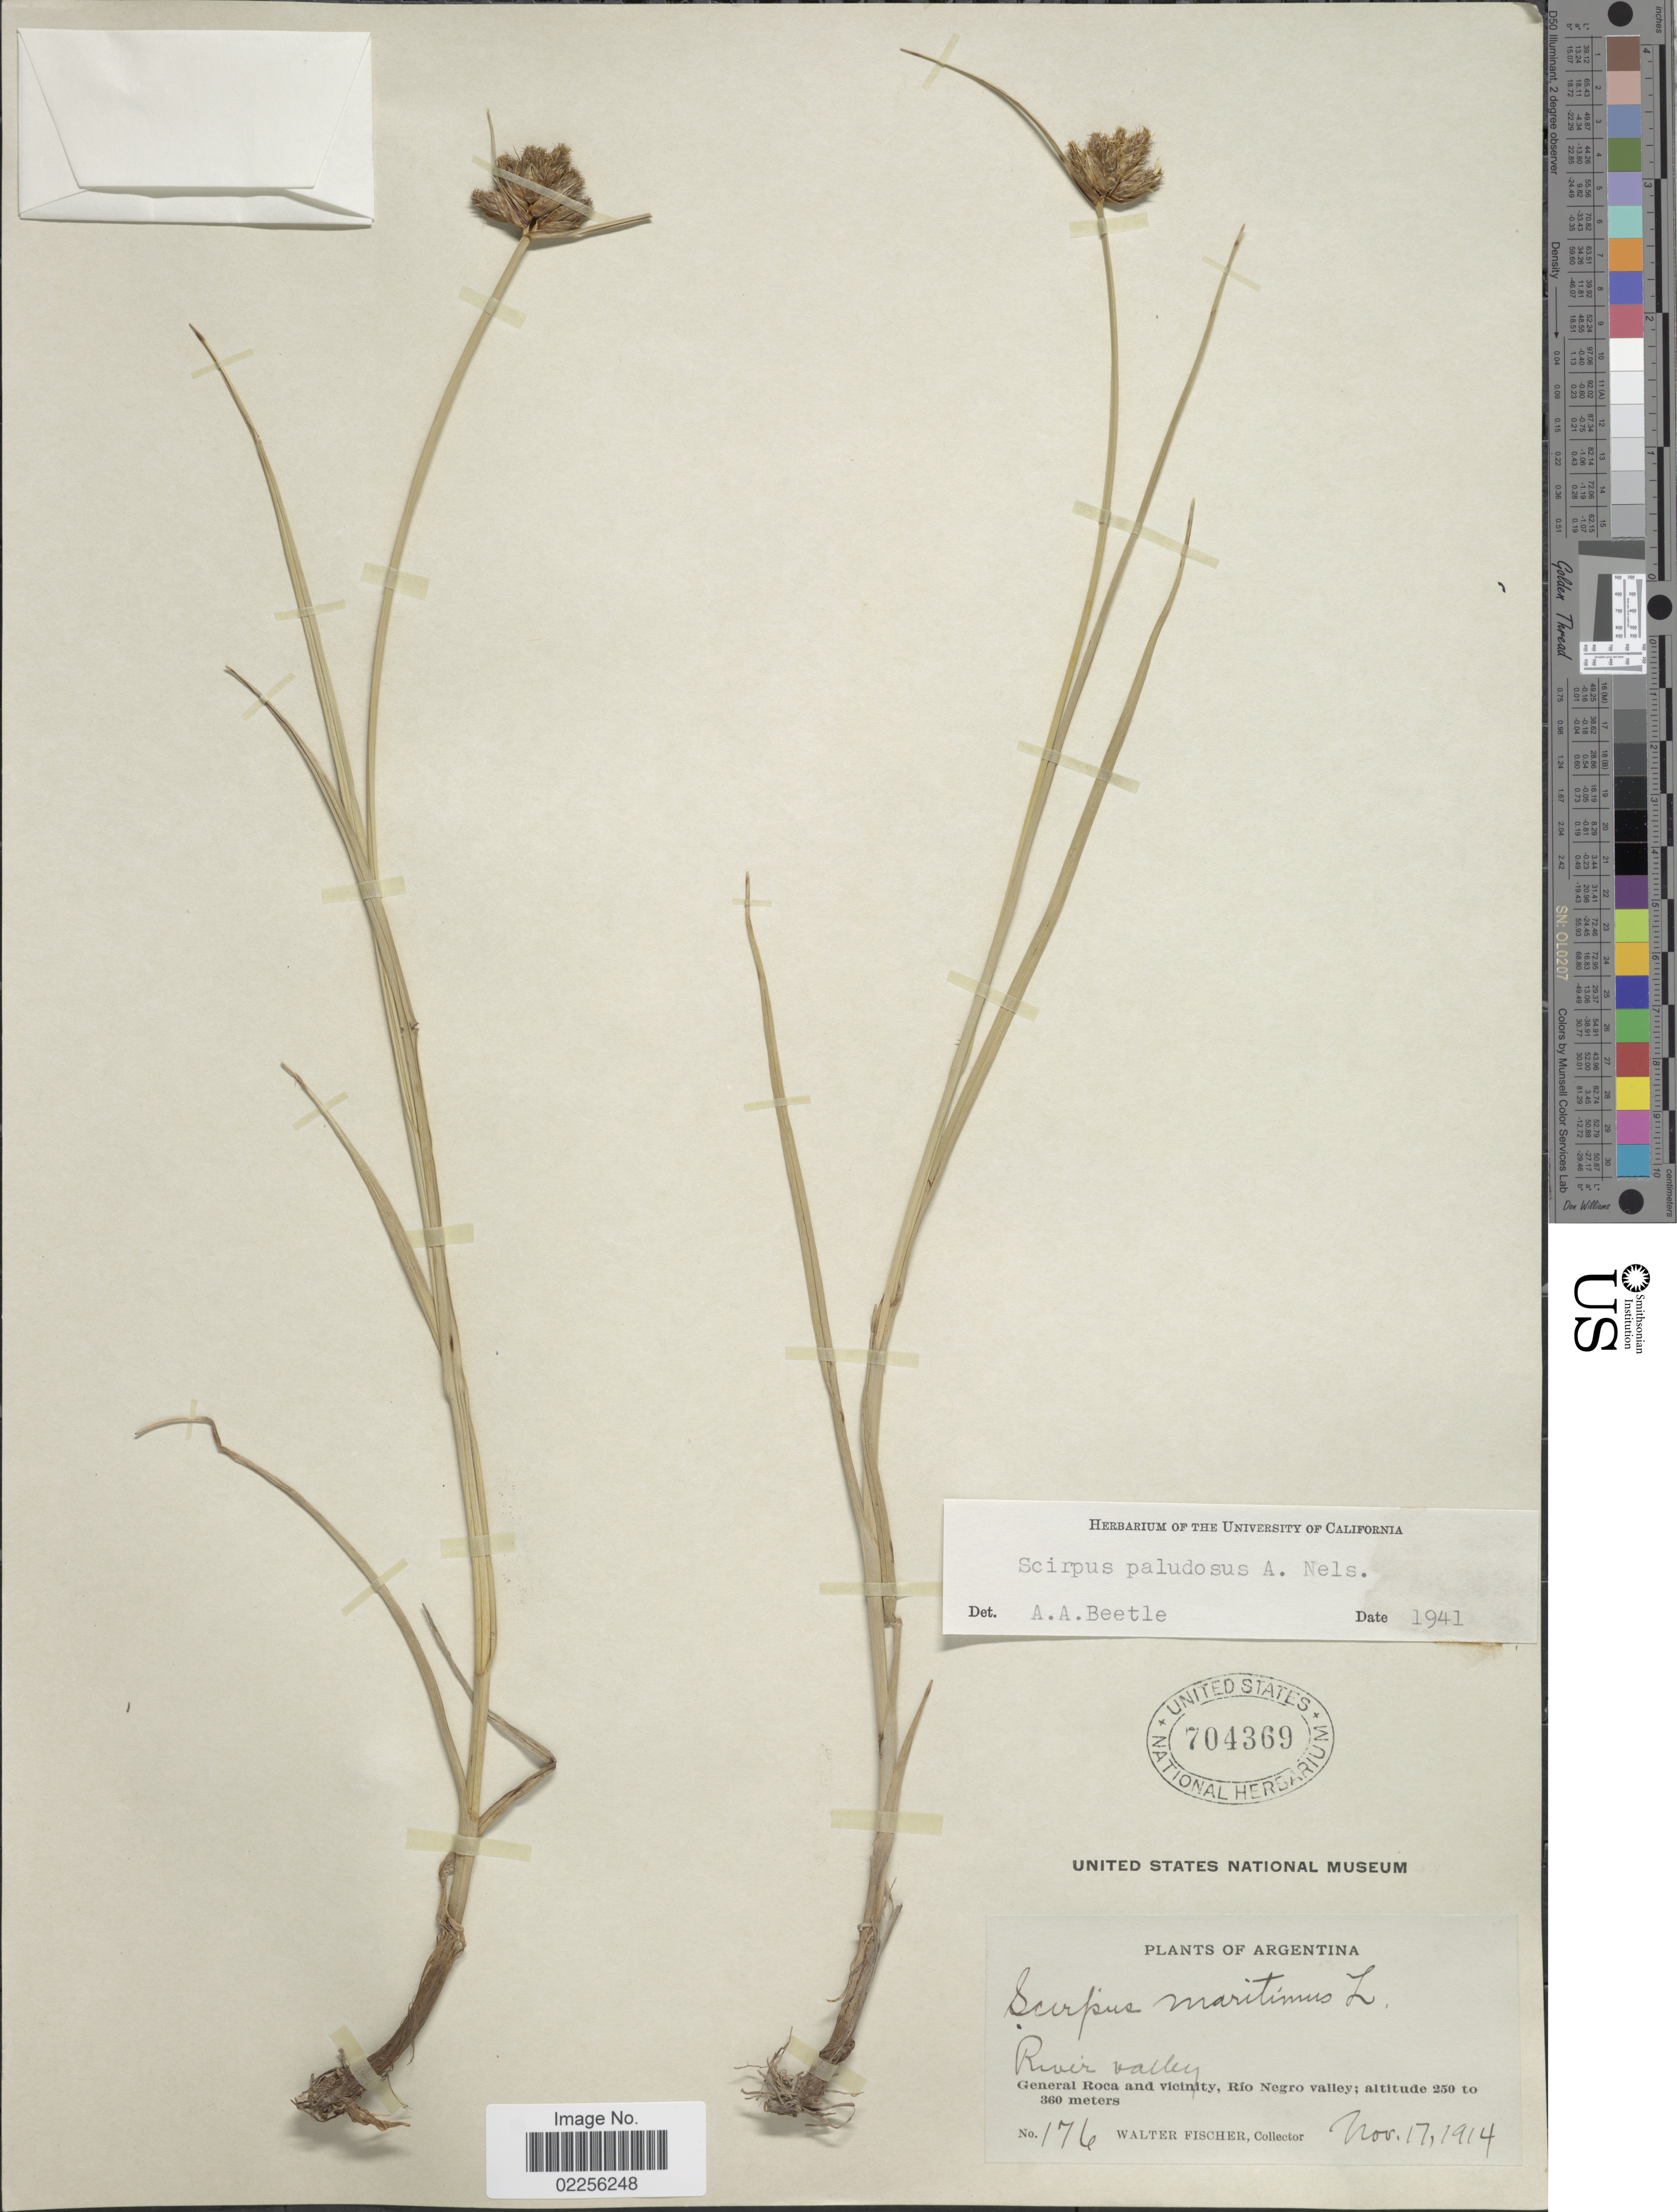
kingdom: Plantae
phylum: Tracheophyta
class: Liliopsida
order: Poales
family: Cyperaceae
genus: Bolboschoenus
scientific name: Bolboschoenus maritimus subsp. paludosus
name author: (A. Nelson) T. Koyama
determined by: Strong, M. T., (US), Smithsonian Institution - National Museum of Natural History (UNITED STATES)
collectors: W. Fischer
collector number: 176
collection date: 1914-11-17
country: Argentina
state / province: Rio Negro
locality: River valley, General Roca and vicinity, Río Negro valley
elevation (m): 250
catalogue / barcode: US 704369